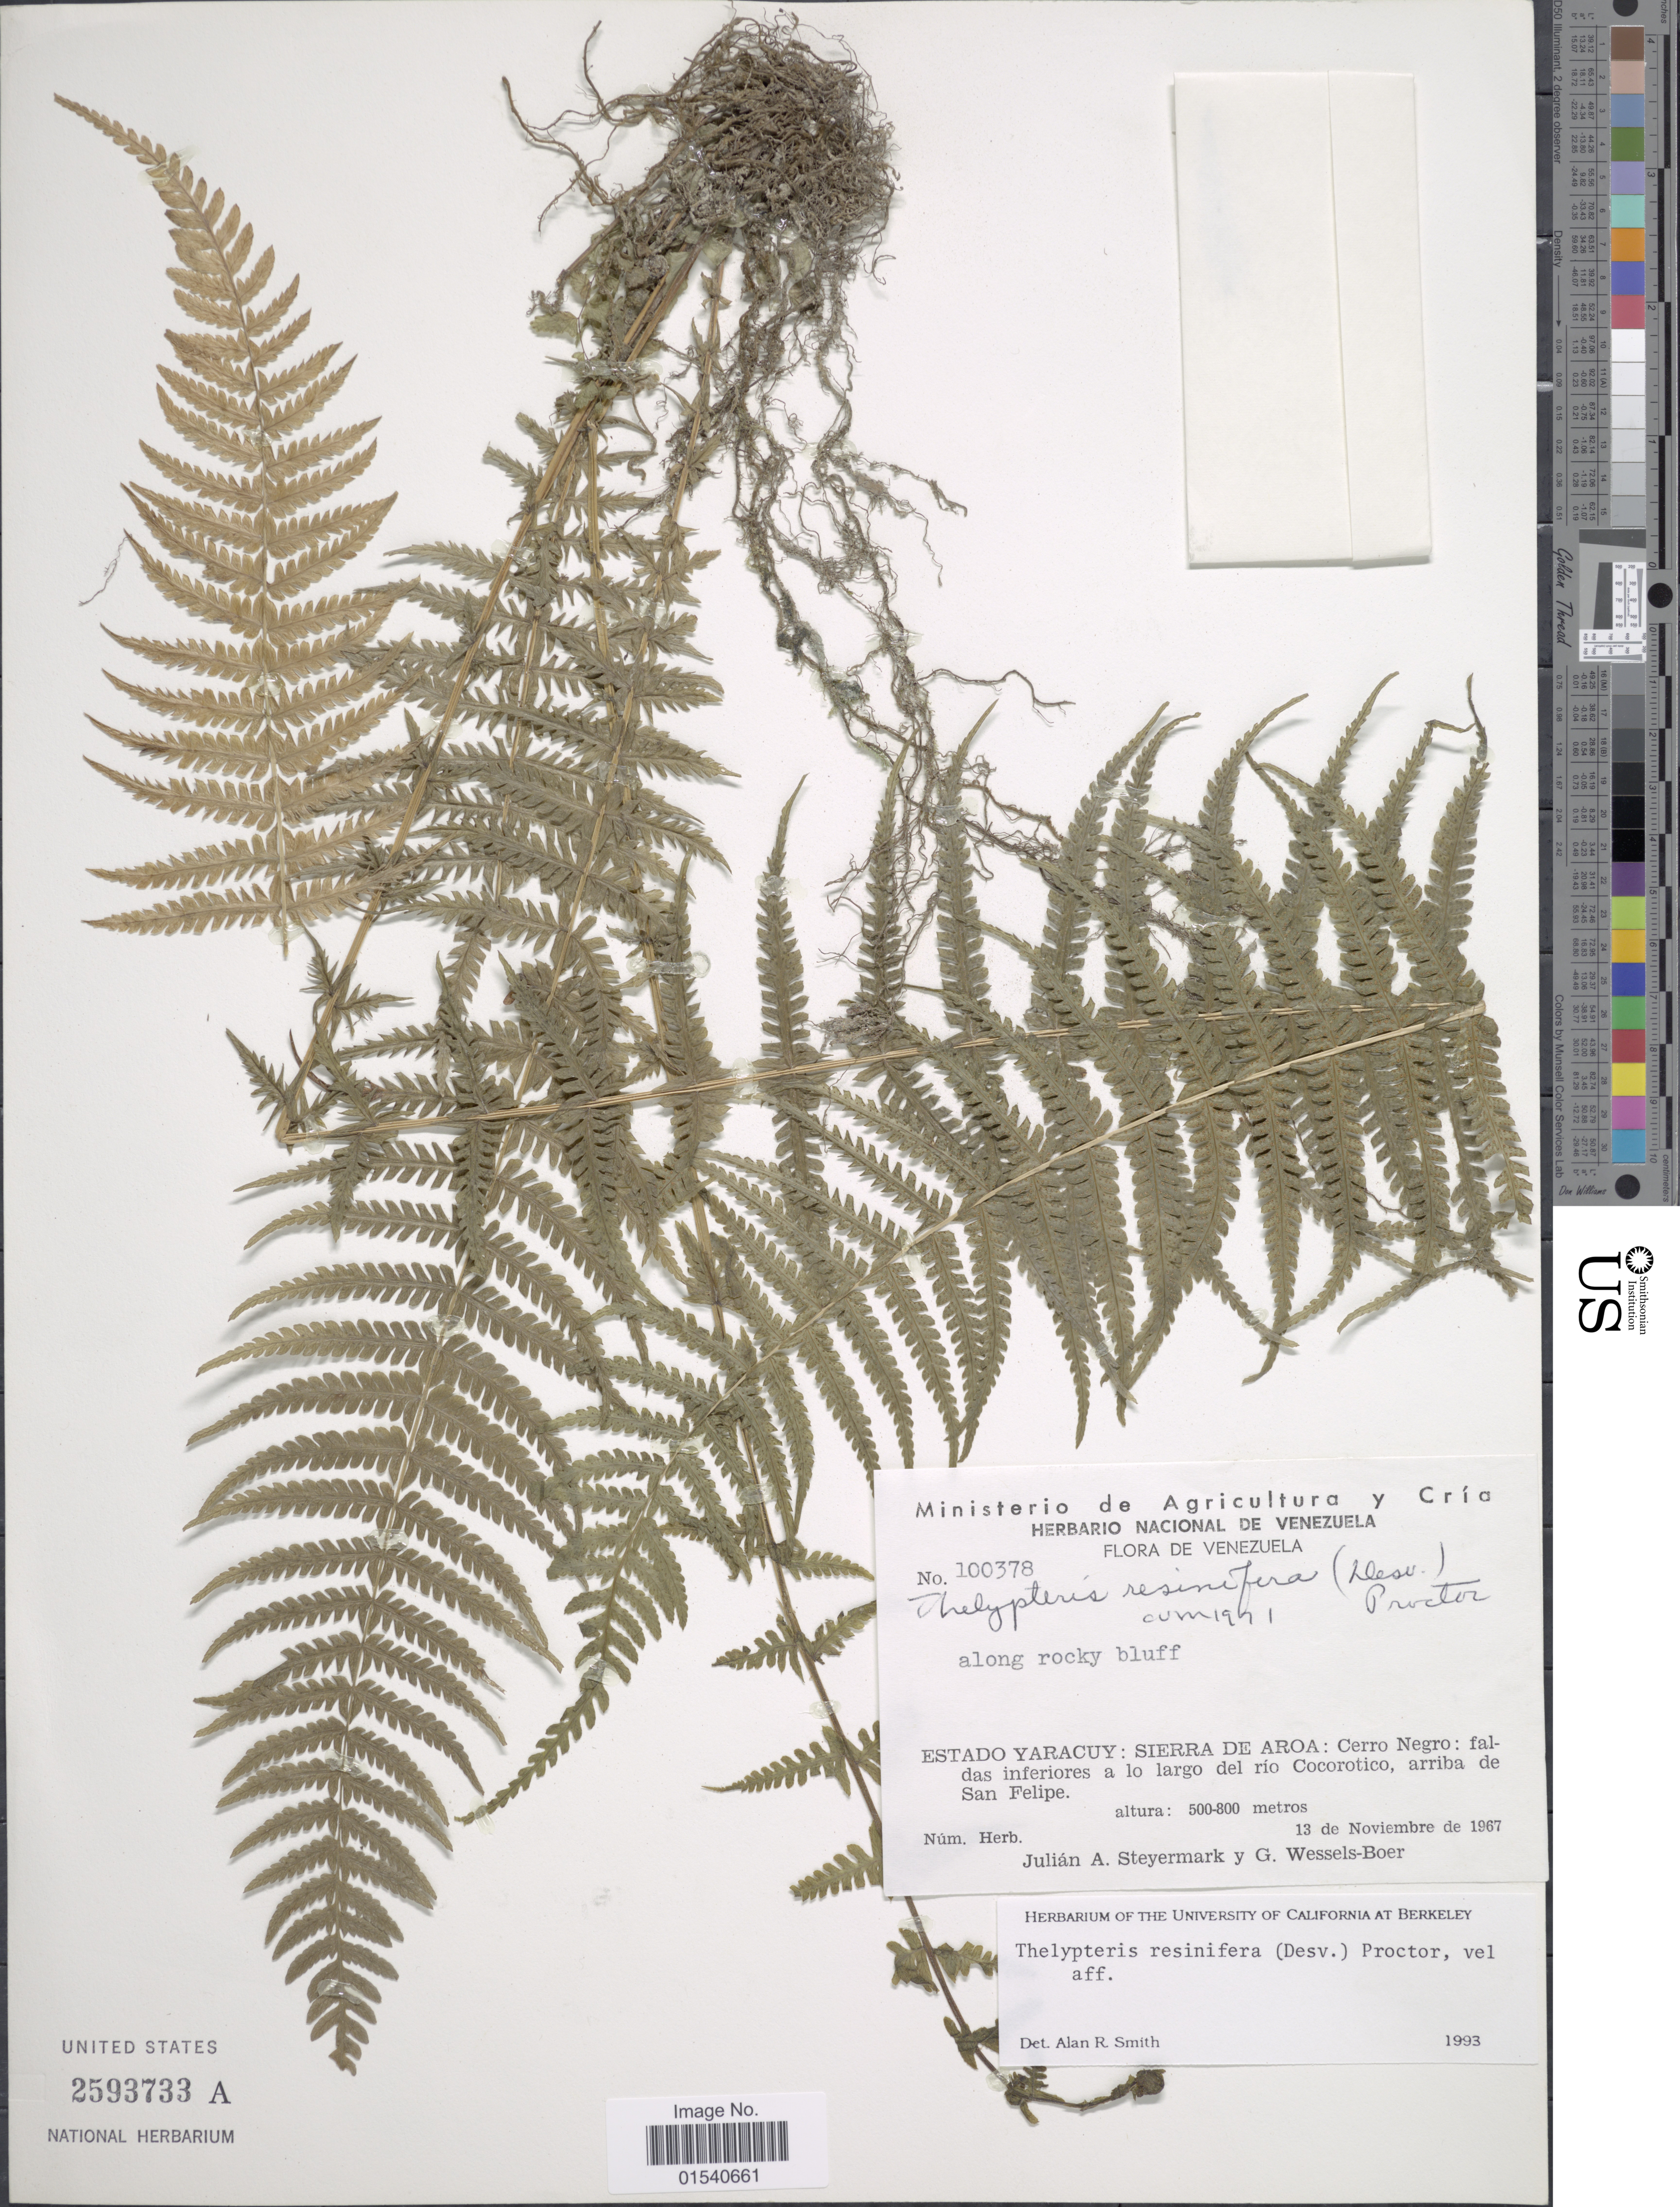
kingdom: Plantae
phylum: Tracheophyta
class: Polypodiopsida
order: Polypodiales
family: Thelypteridaceae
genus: Amauropelta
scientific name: Amauropelta resinifera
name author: (Desv.) Pic. Serm.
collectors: J. Steyermark & J. G. Wessels Boer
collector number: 100378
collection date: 1967-11-13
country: Venezuela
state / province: Yaracuy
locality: Sierra de Aroa: Cerro Negro: fa;das inferiores a lo largo del río Cocorotico, arriba de San Felipe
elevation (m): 500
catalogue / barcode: US 2593733A